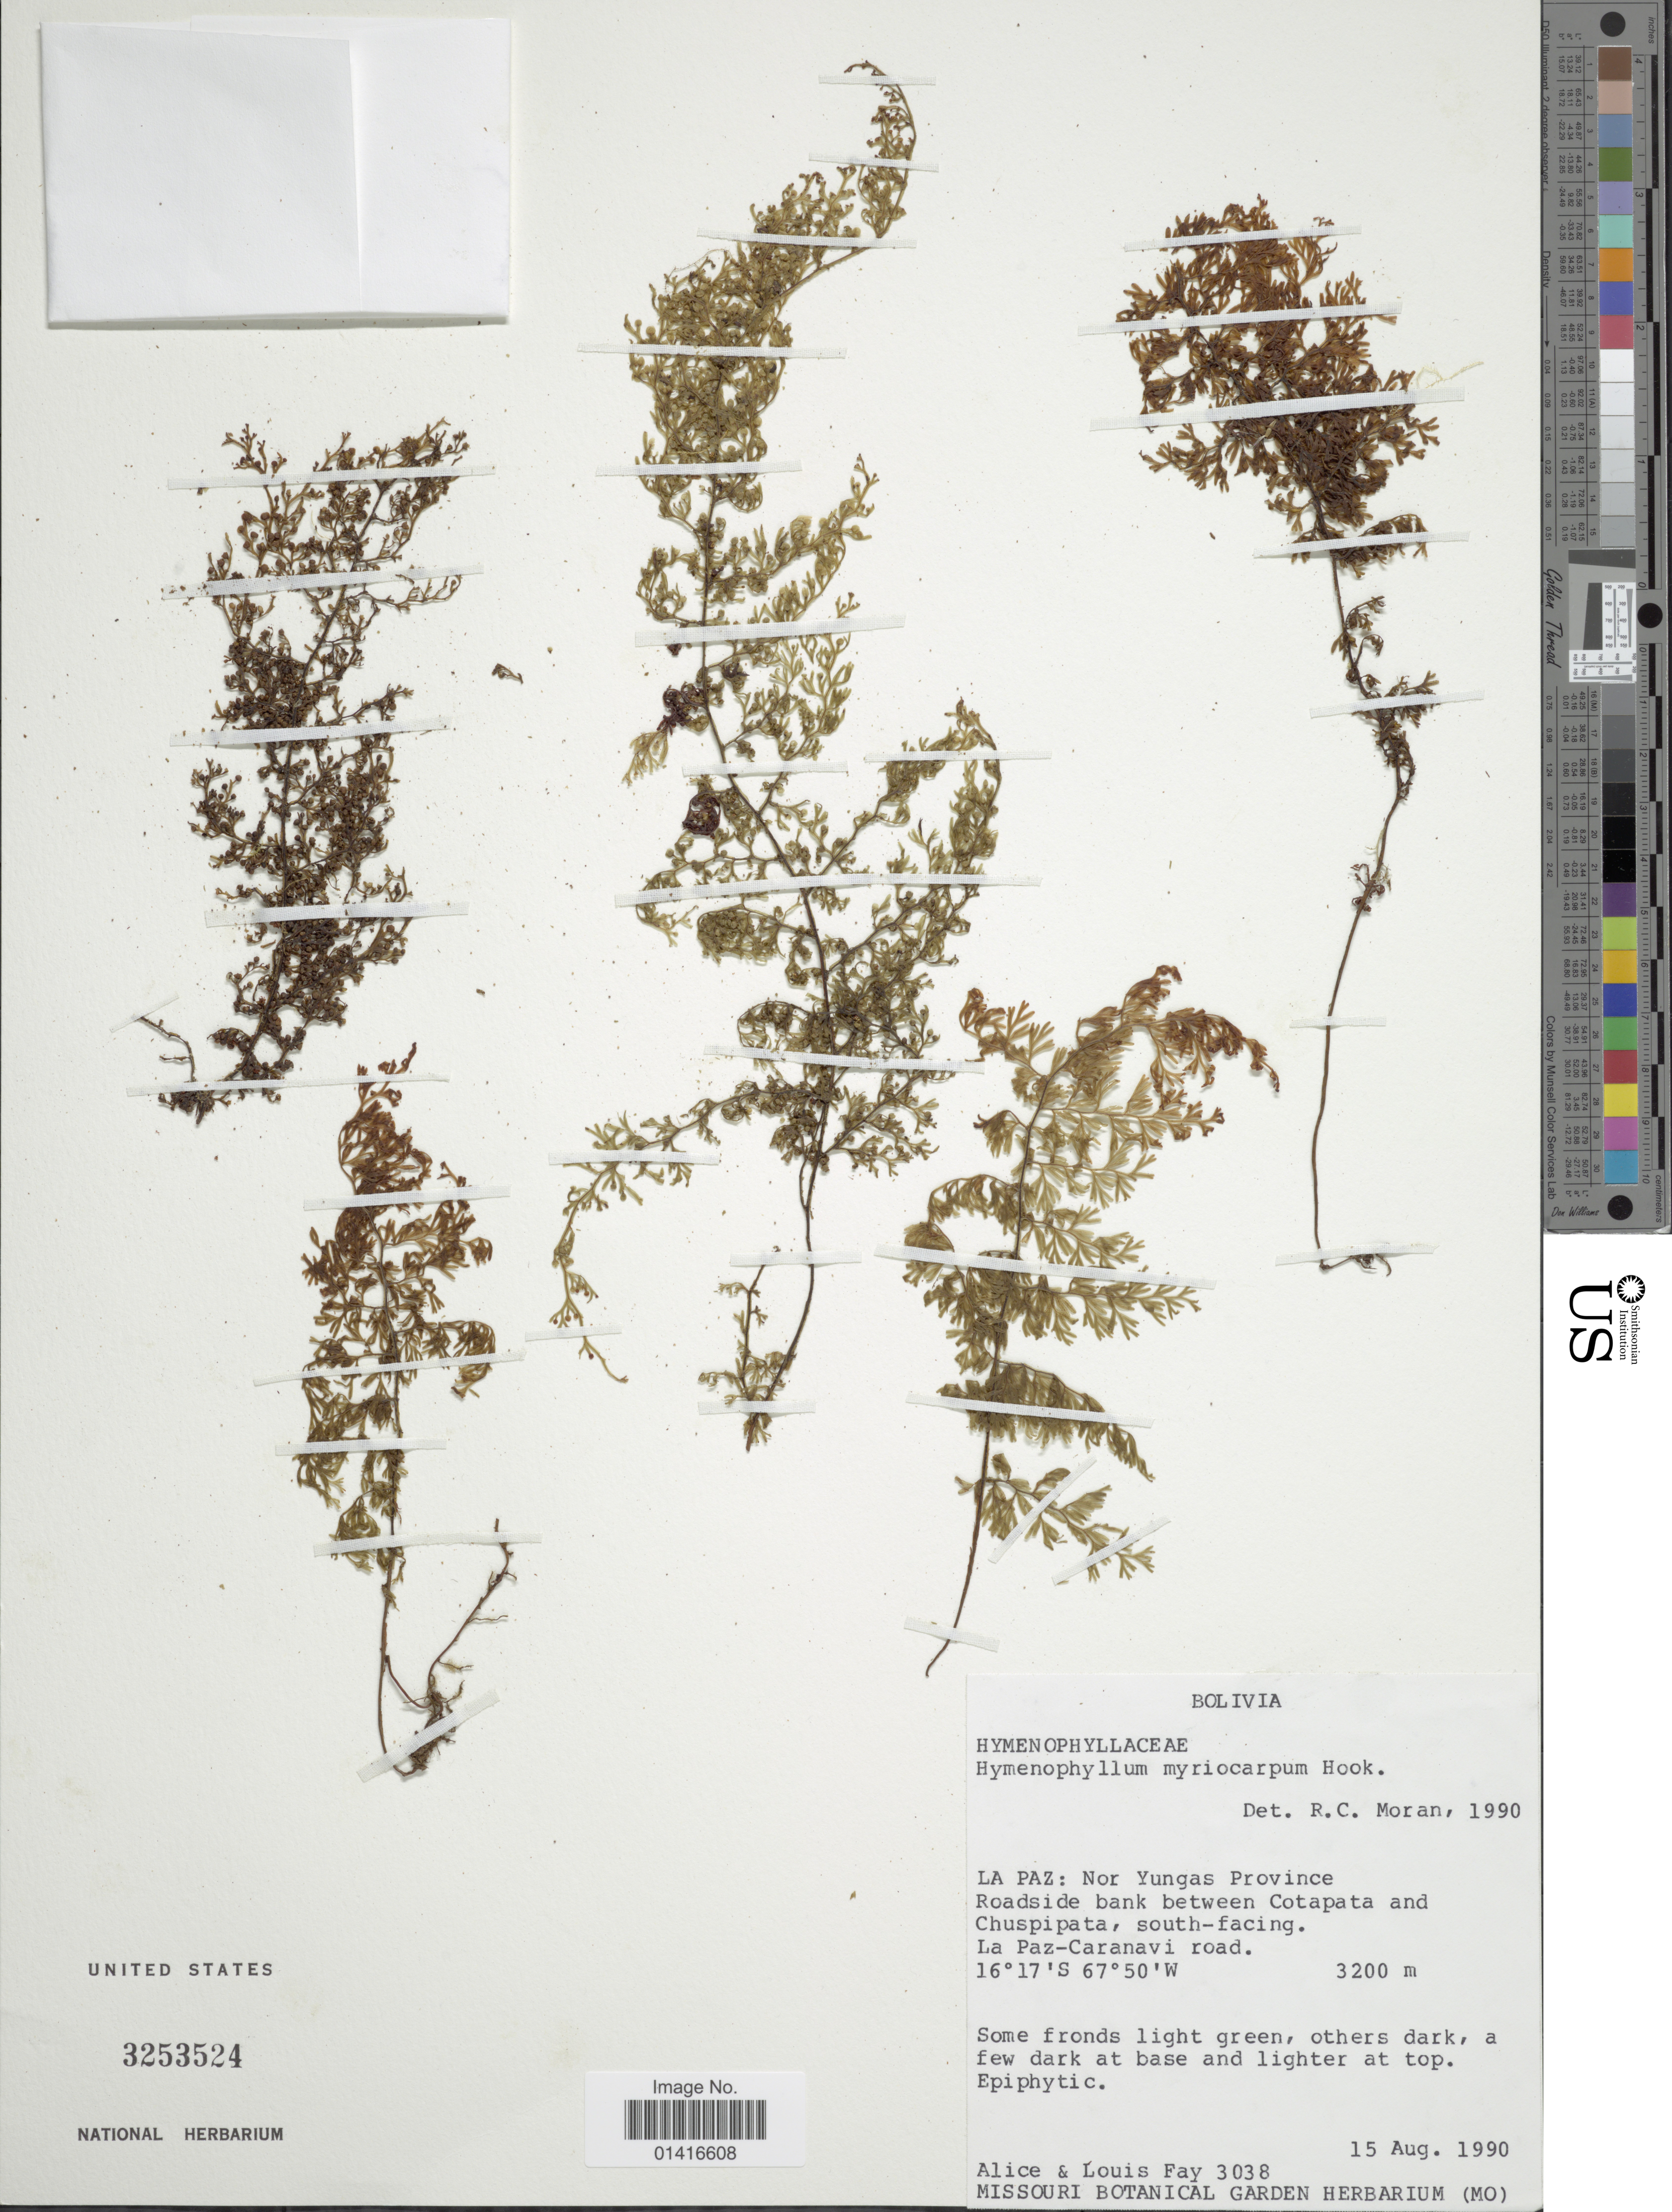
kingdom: Plantae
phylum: Tracheophyta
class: Polypodiopsida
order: Hymenophyllales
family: Hymenophyllaceae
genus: Hymenophyllum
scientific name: Hymenophyllum myriocarpum var. myriocarpum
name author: Hook.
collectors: A. Fay & L. Fay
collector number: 3038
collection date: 1990-08-15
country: Bolivia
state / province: La Paz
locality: Nor Yungas Province, Roadside bank between Cotapata and Chuspipata, south-facing. La Paz-Caranavi Road.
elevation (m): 3200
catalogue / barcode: US 3253524